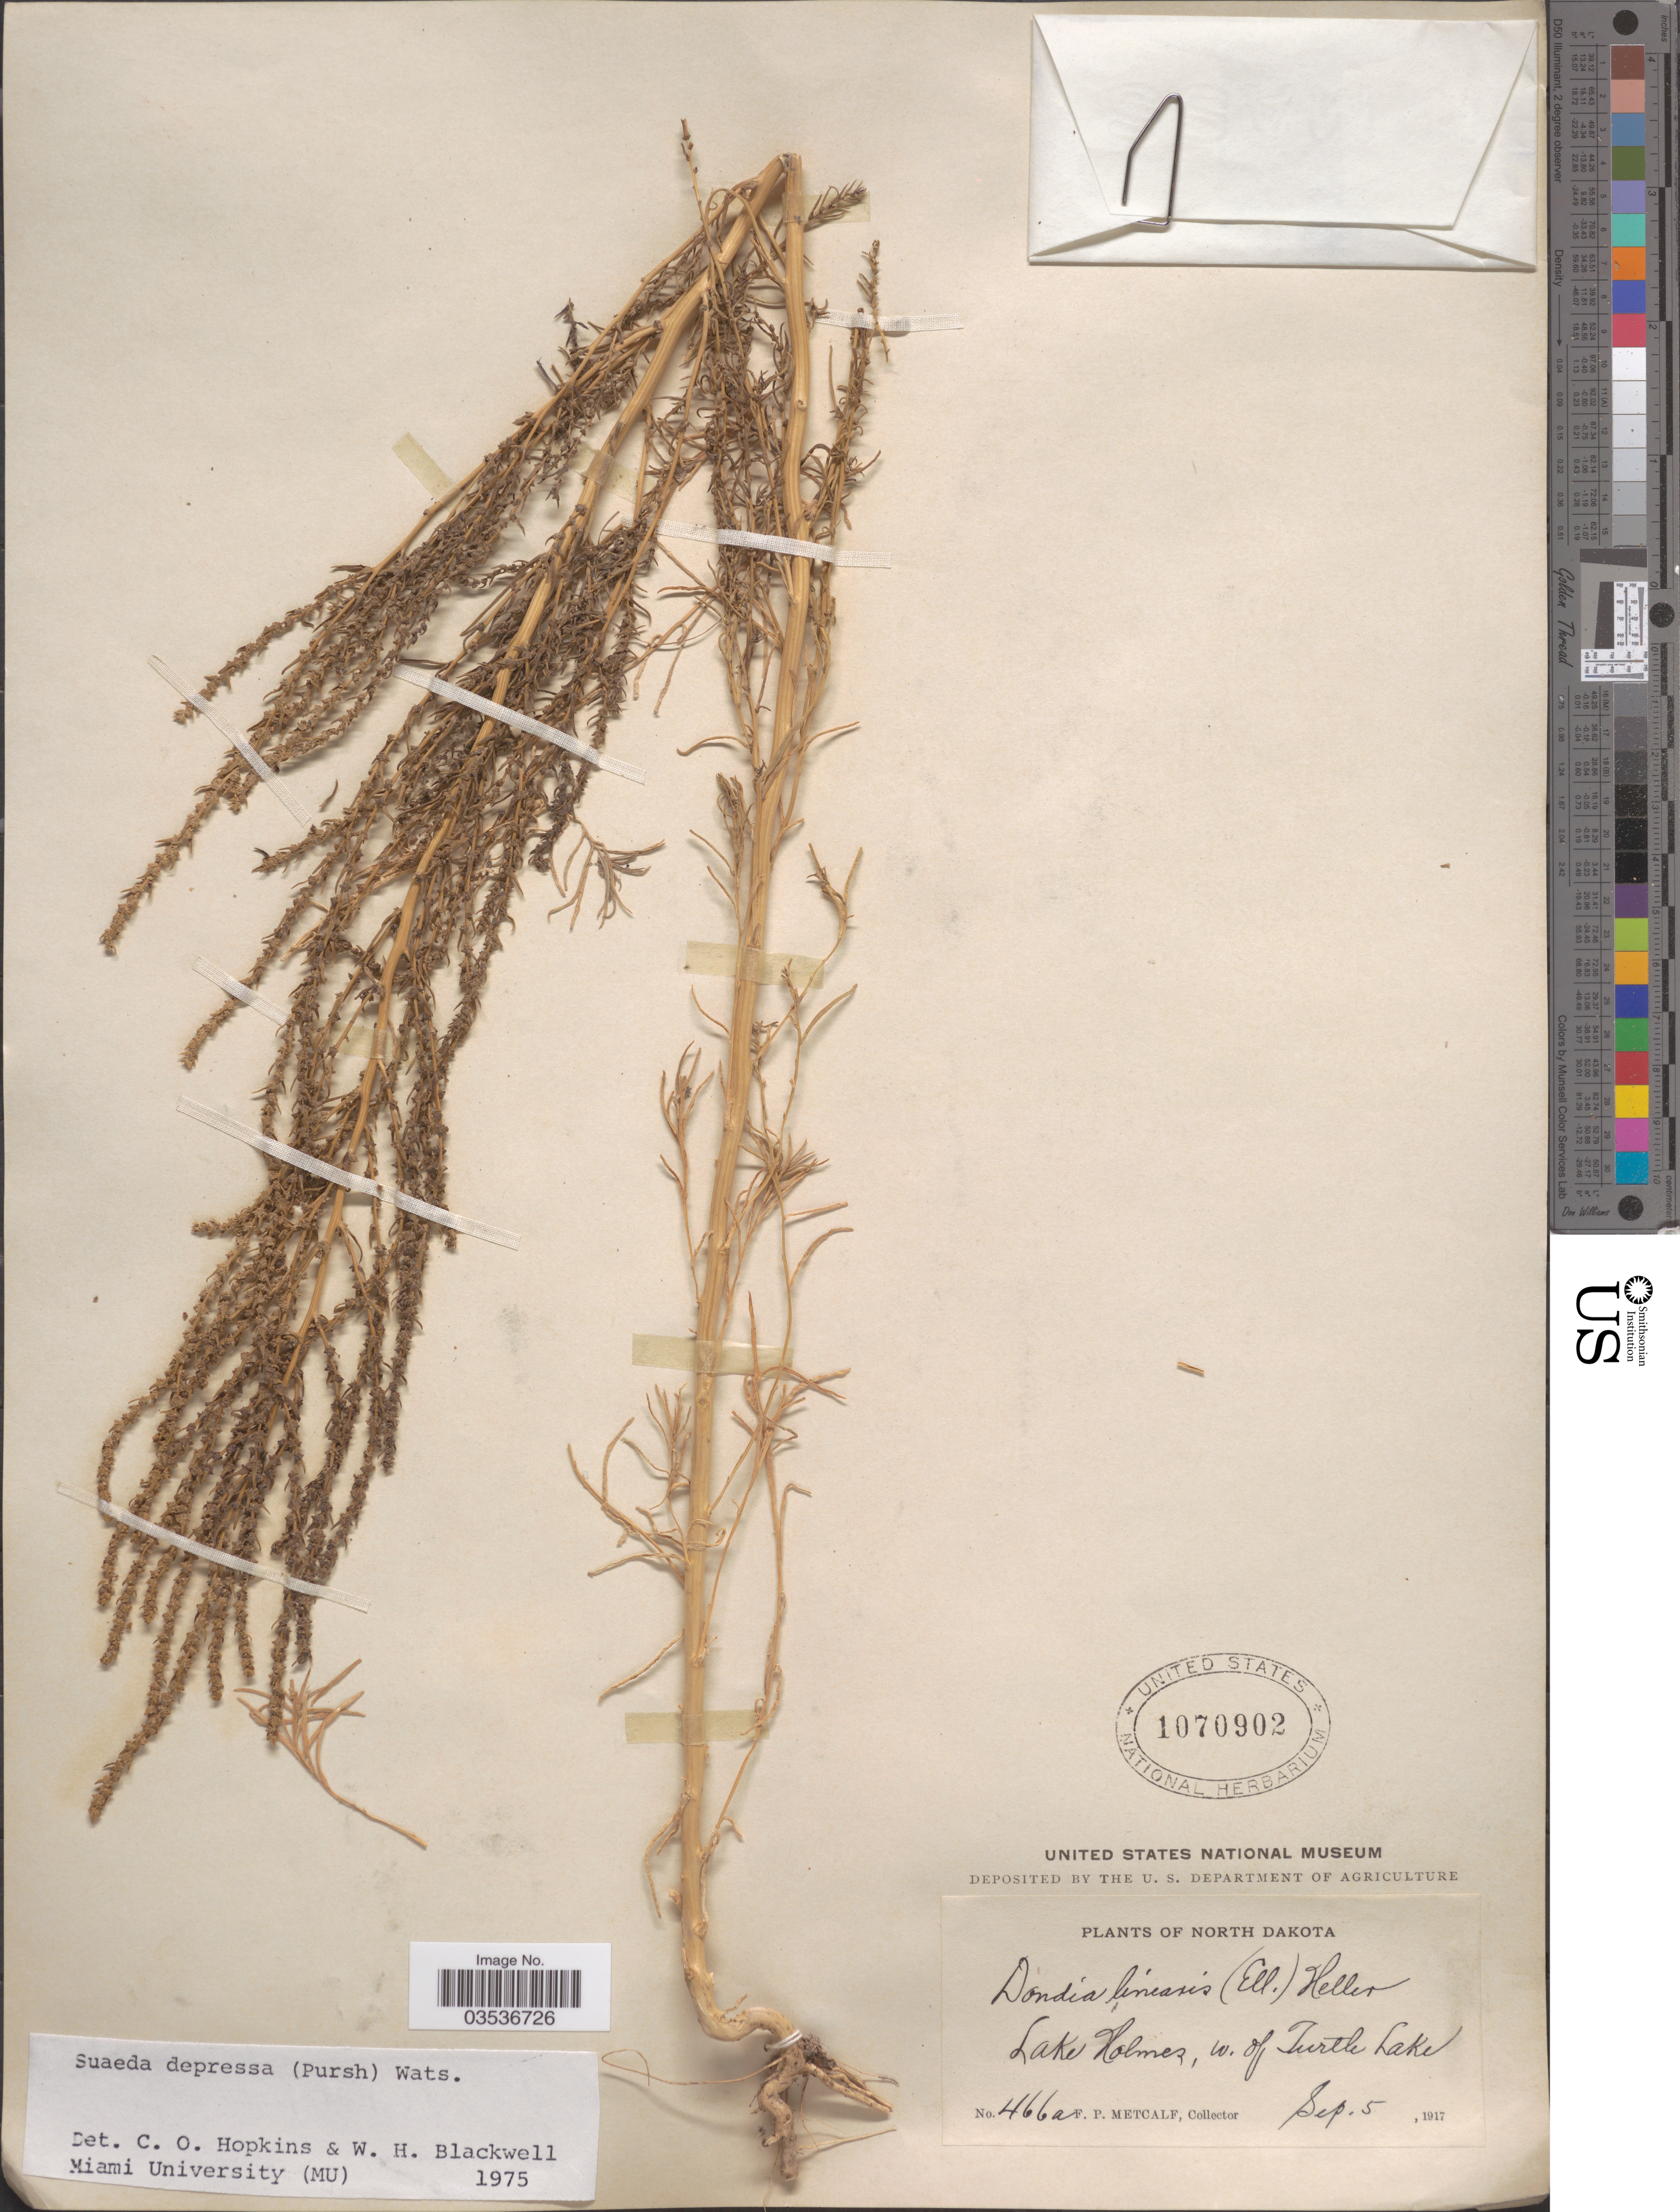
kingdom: Plantae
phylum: Tracheophyta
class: Magnoliopsida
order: Caryophyllales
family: Amaranthaceae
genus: Suaeda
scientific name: Suaeda depressa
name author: (Pursh) S. Watson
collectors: F. Metcalf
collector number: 466a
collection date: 1917-09-05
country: United States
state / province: North Dakota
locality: Lake Holmes, w. of Turtle Lake.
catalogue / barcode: US 1070902